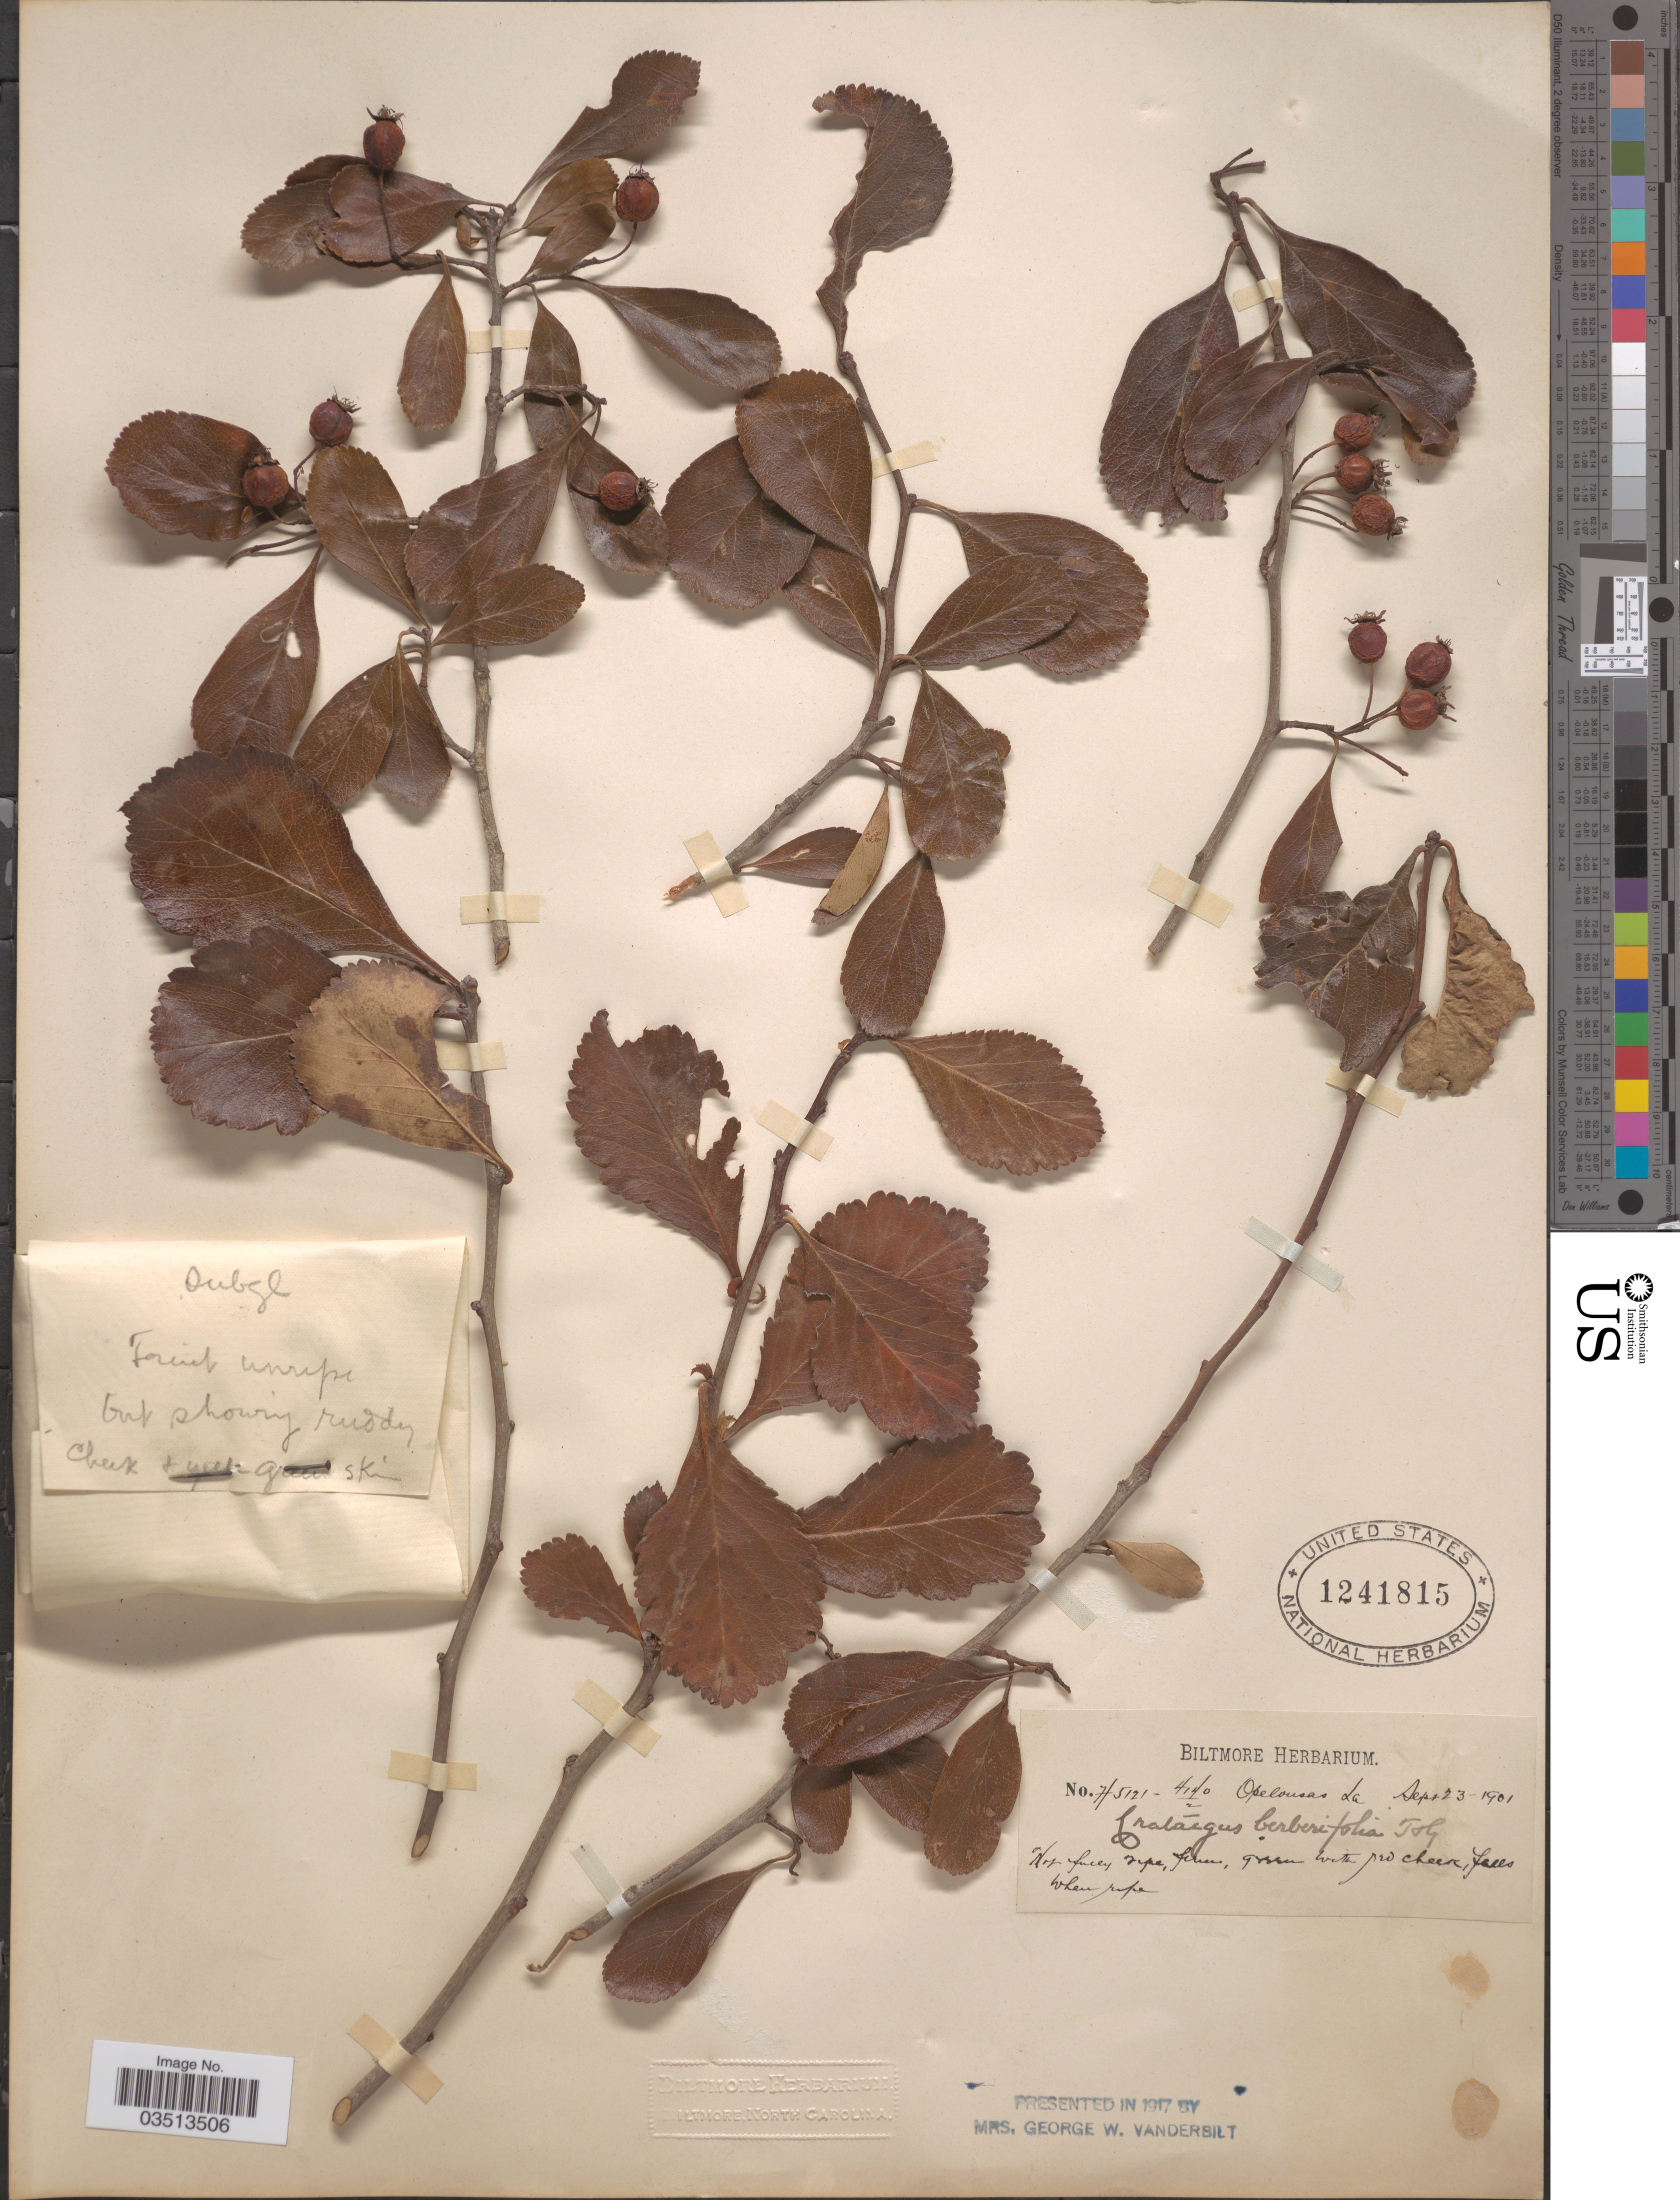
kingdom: Plantae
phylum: Tracheophyta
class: Magnoliopsida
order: Rosales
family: Rosaceae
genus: Crataegus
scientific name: Crataegus berberifolia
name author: Torr. & A. Gray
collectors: ex herb. Biltmore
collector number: H5121 - 4140/2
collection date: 1901-09-23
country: United States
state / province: Louisiana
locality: Opelousas.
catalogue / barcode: US 1241815